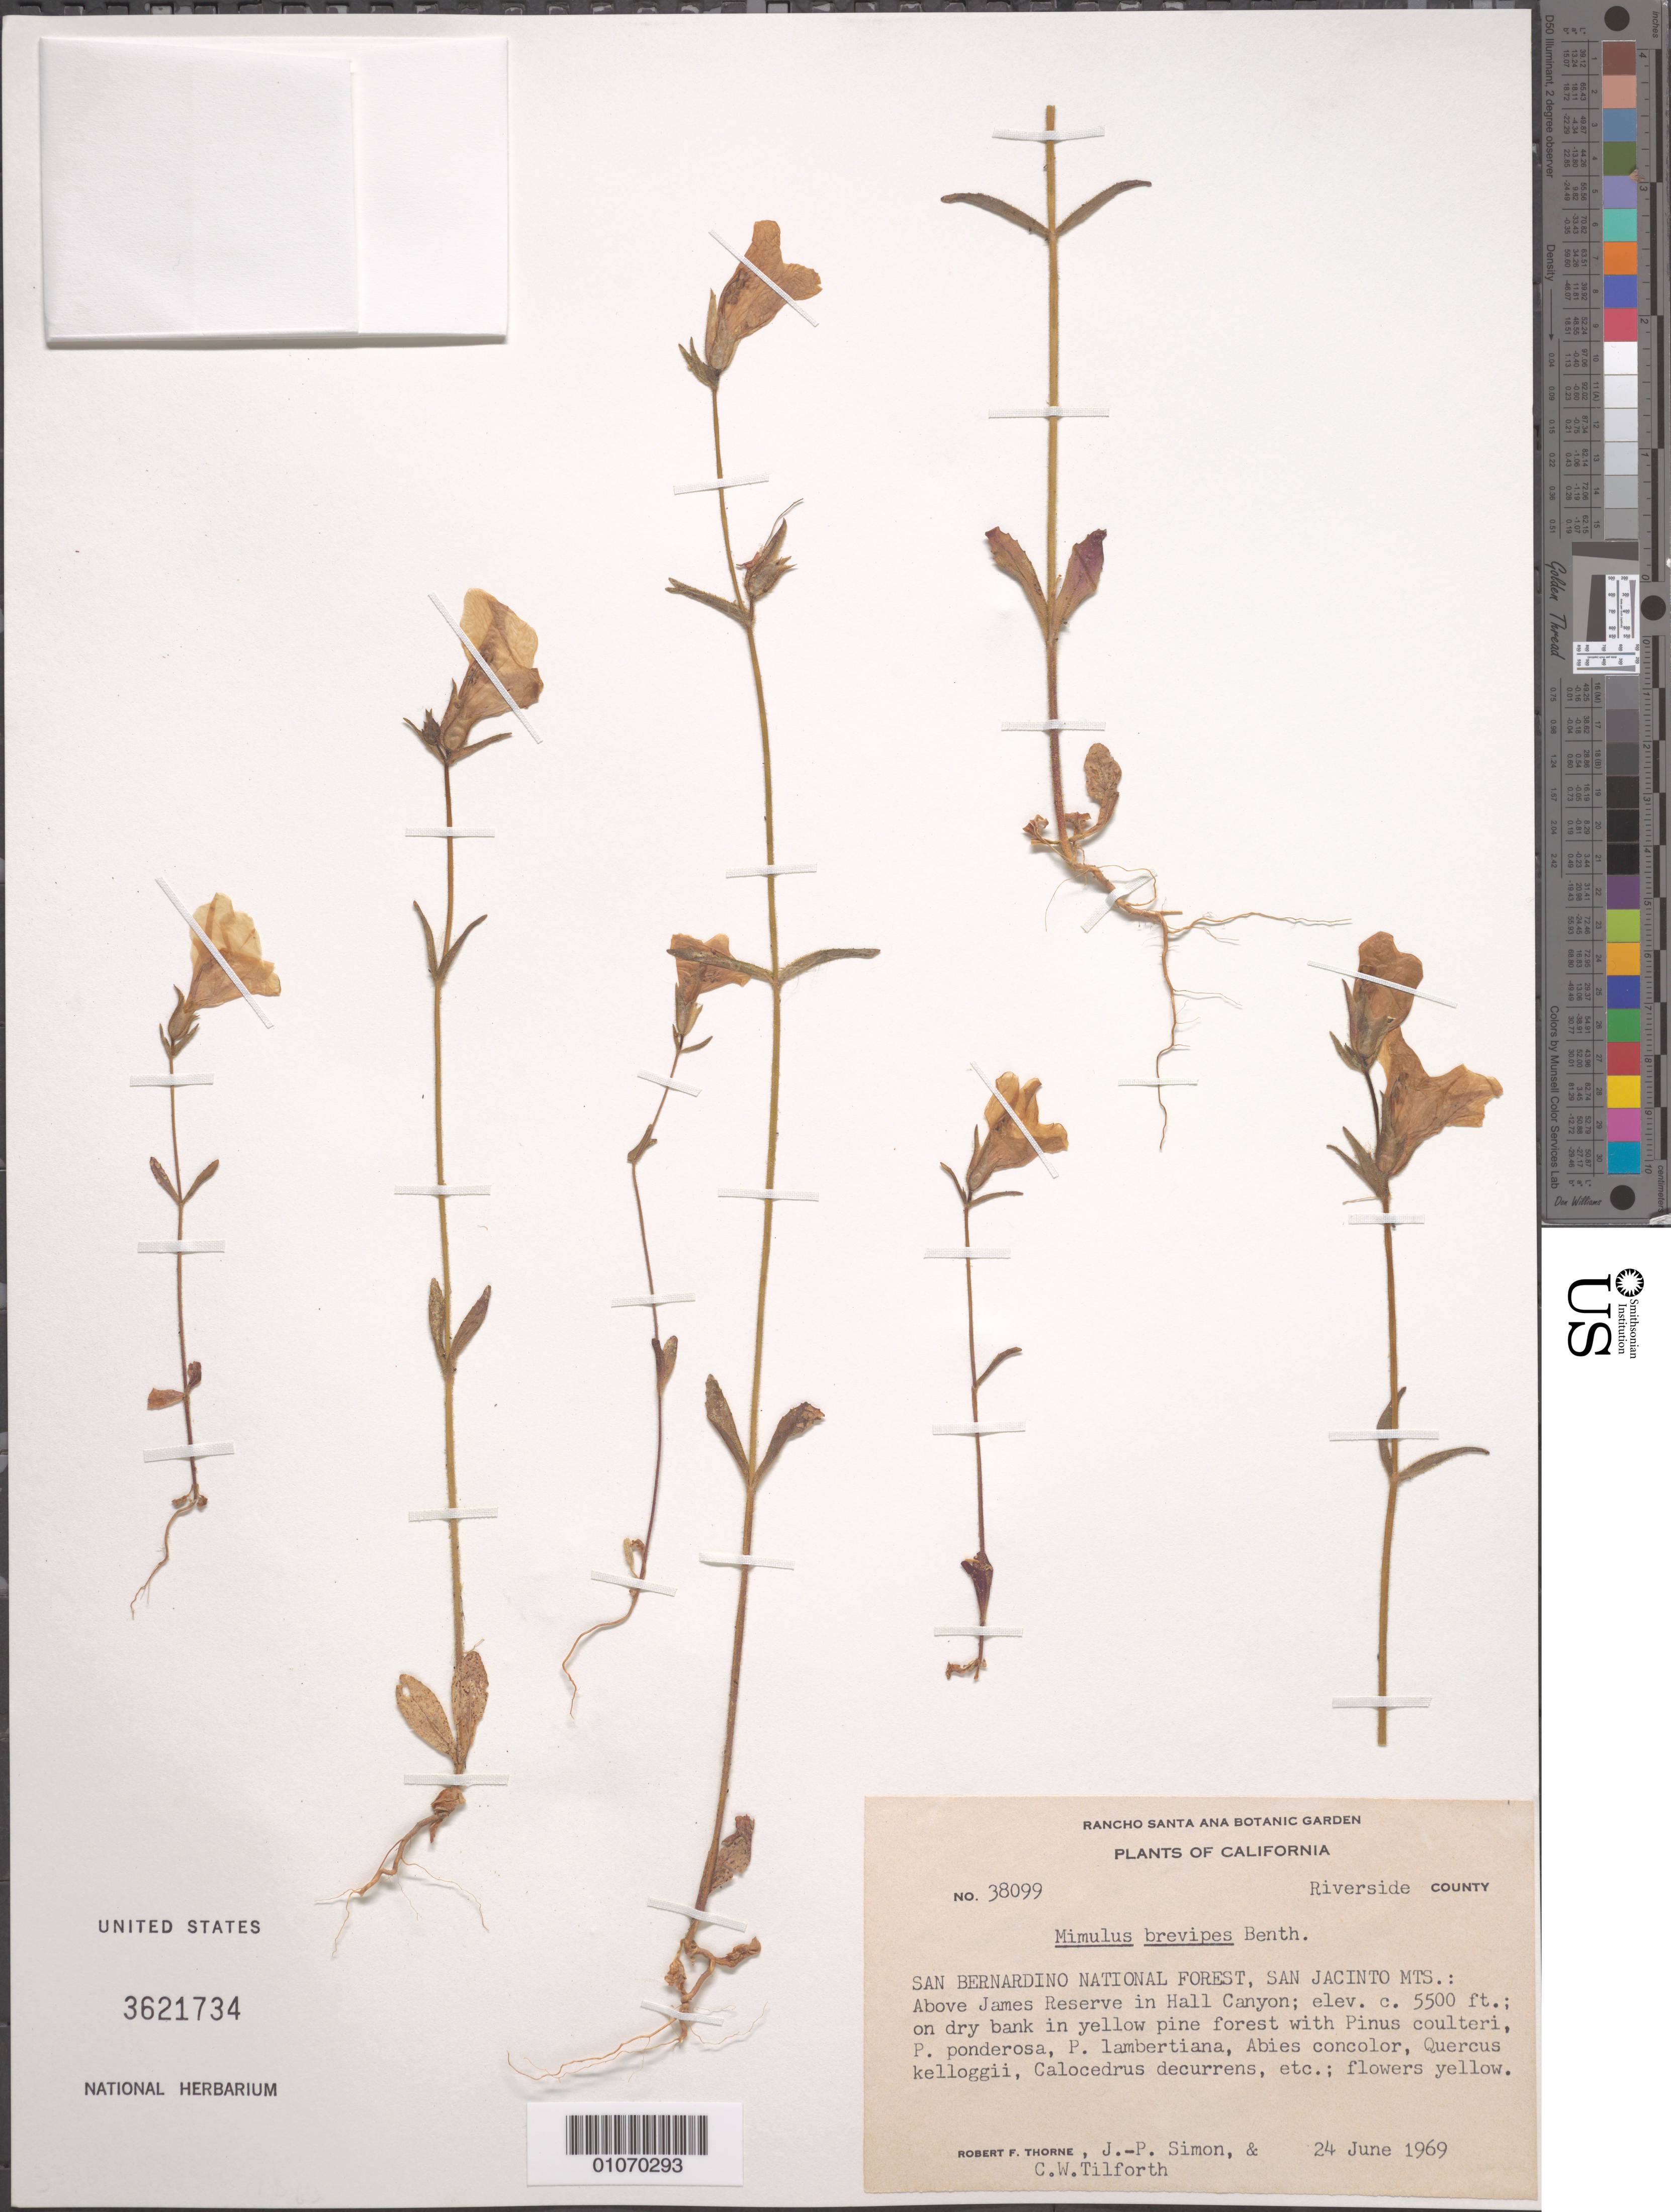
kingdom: Plantae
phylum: Tracheophyta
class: Magnoliopsida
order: Lamiales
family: Phrymaceae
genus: Mimulus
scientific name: Mimulus brevipes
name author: Benth.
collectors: R. F. Thorne, J.-P. Simon & C. Tilforth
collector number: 38099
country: United States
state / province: California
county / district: Riverside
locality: San Bernardino National Forest, San Jacinto Mts., above James Reserve in Hall Canyon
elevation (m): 1676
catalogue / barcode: US 3621734